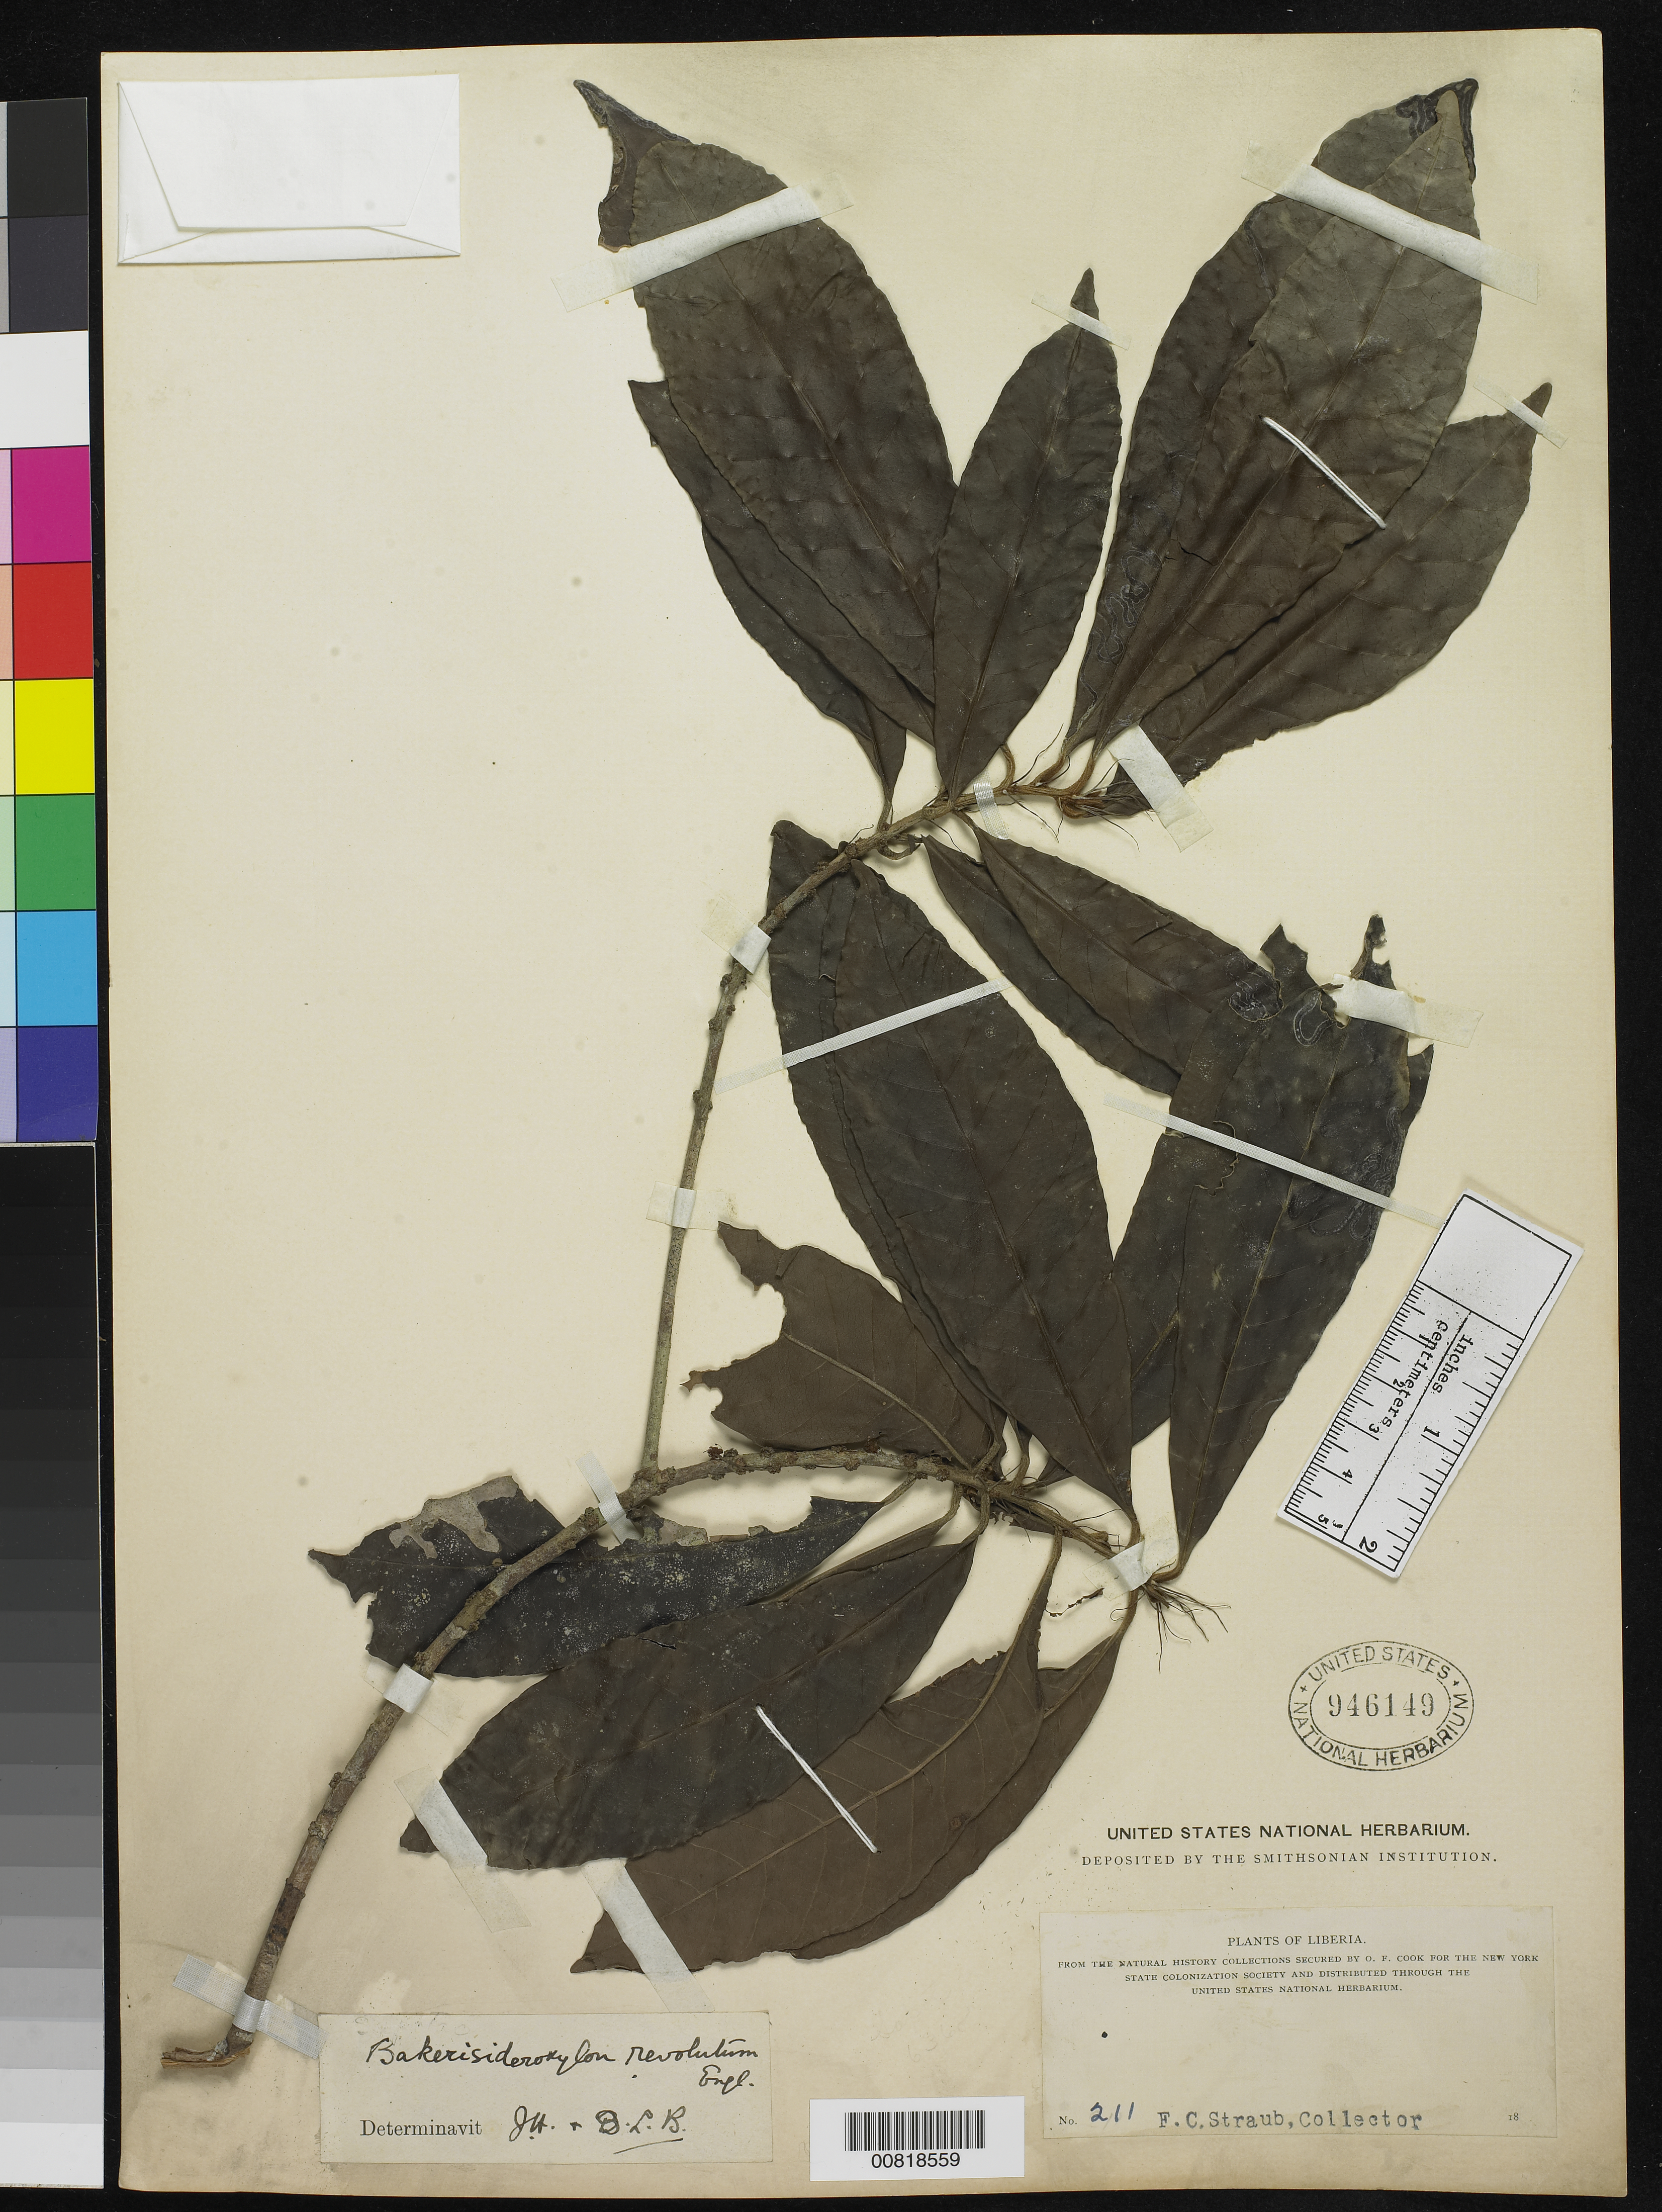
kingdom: Plantae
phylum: Tracheophyta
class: Magnoliopsida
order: Ericales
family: Sapotaceae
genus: Synsepalum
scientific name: Synsepalum revolutum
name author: (Baker) T.D. Penn.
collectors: F. Straub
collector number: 211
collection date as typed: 18--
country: Liberia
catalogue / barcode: US 946149